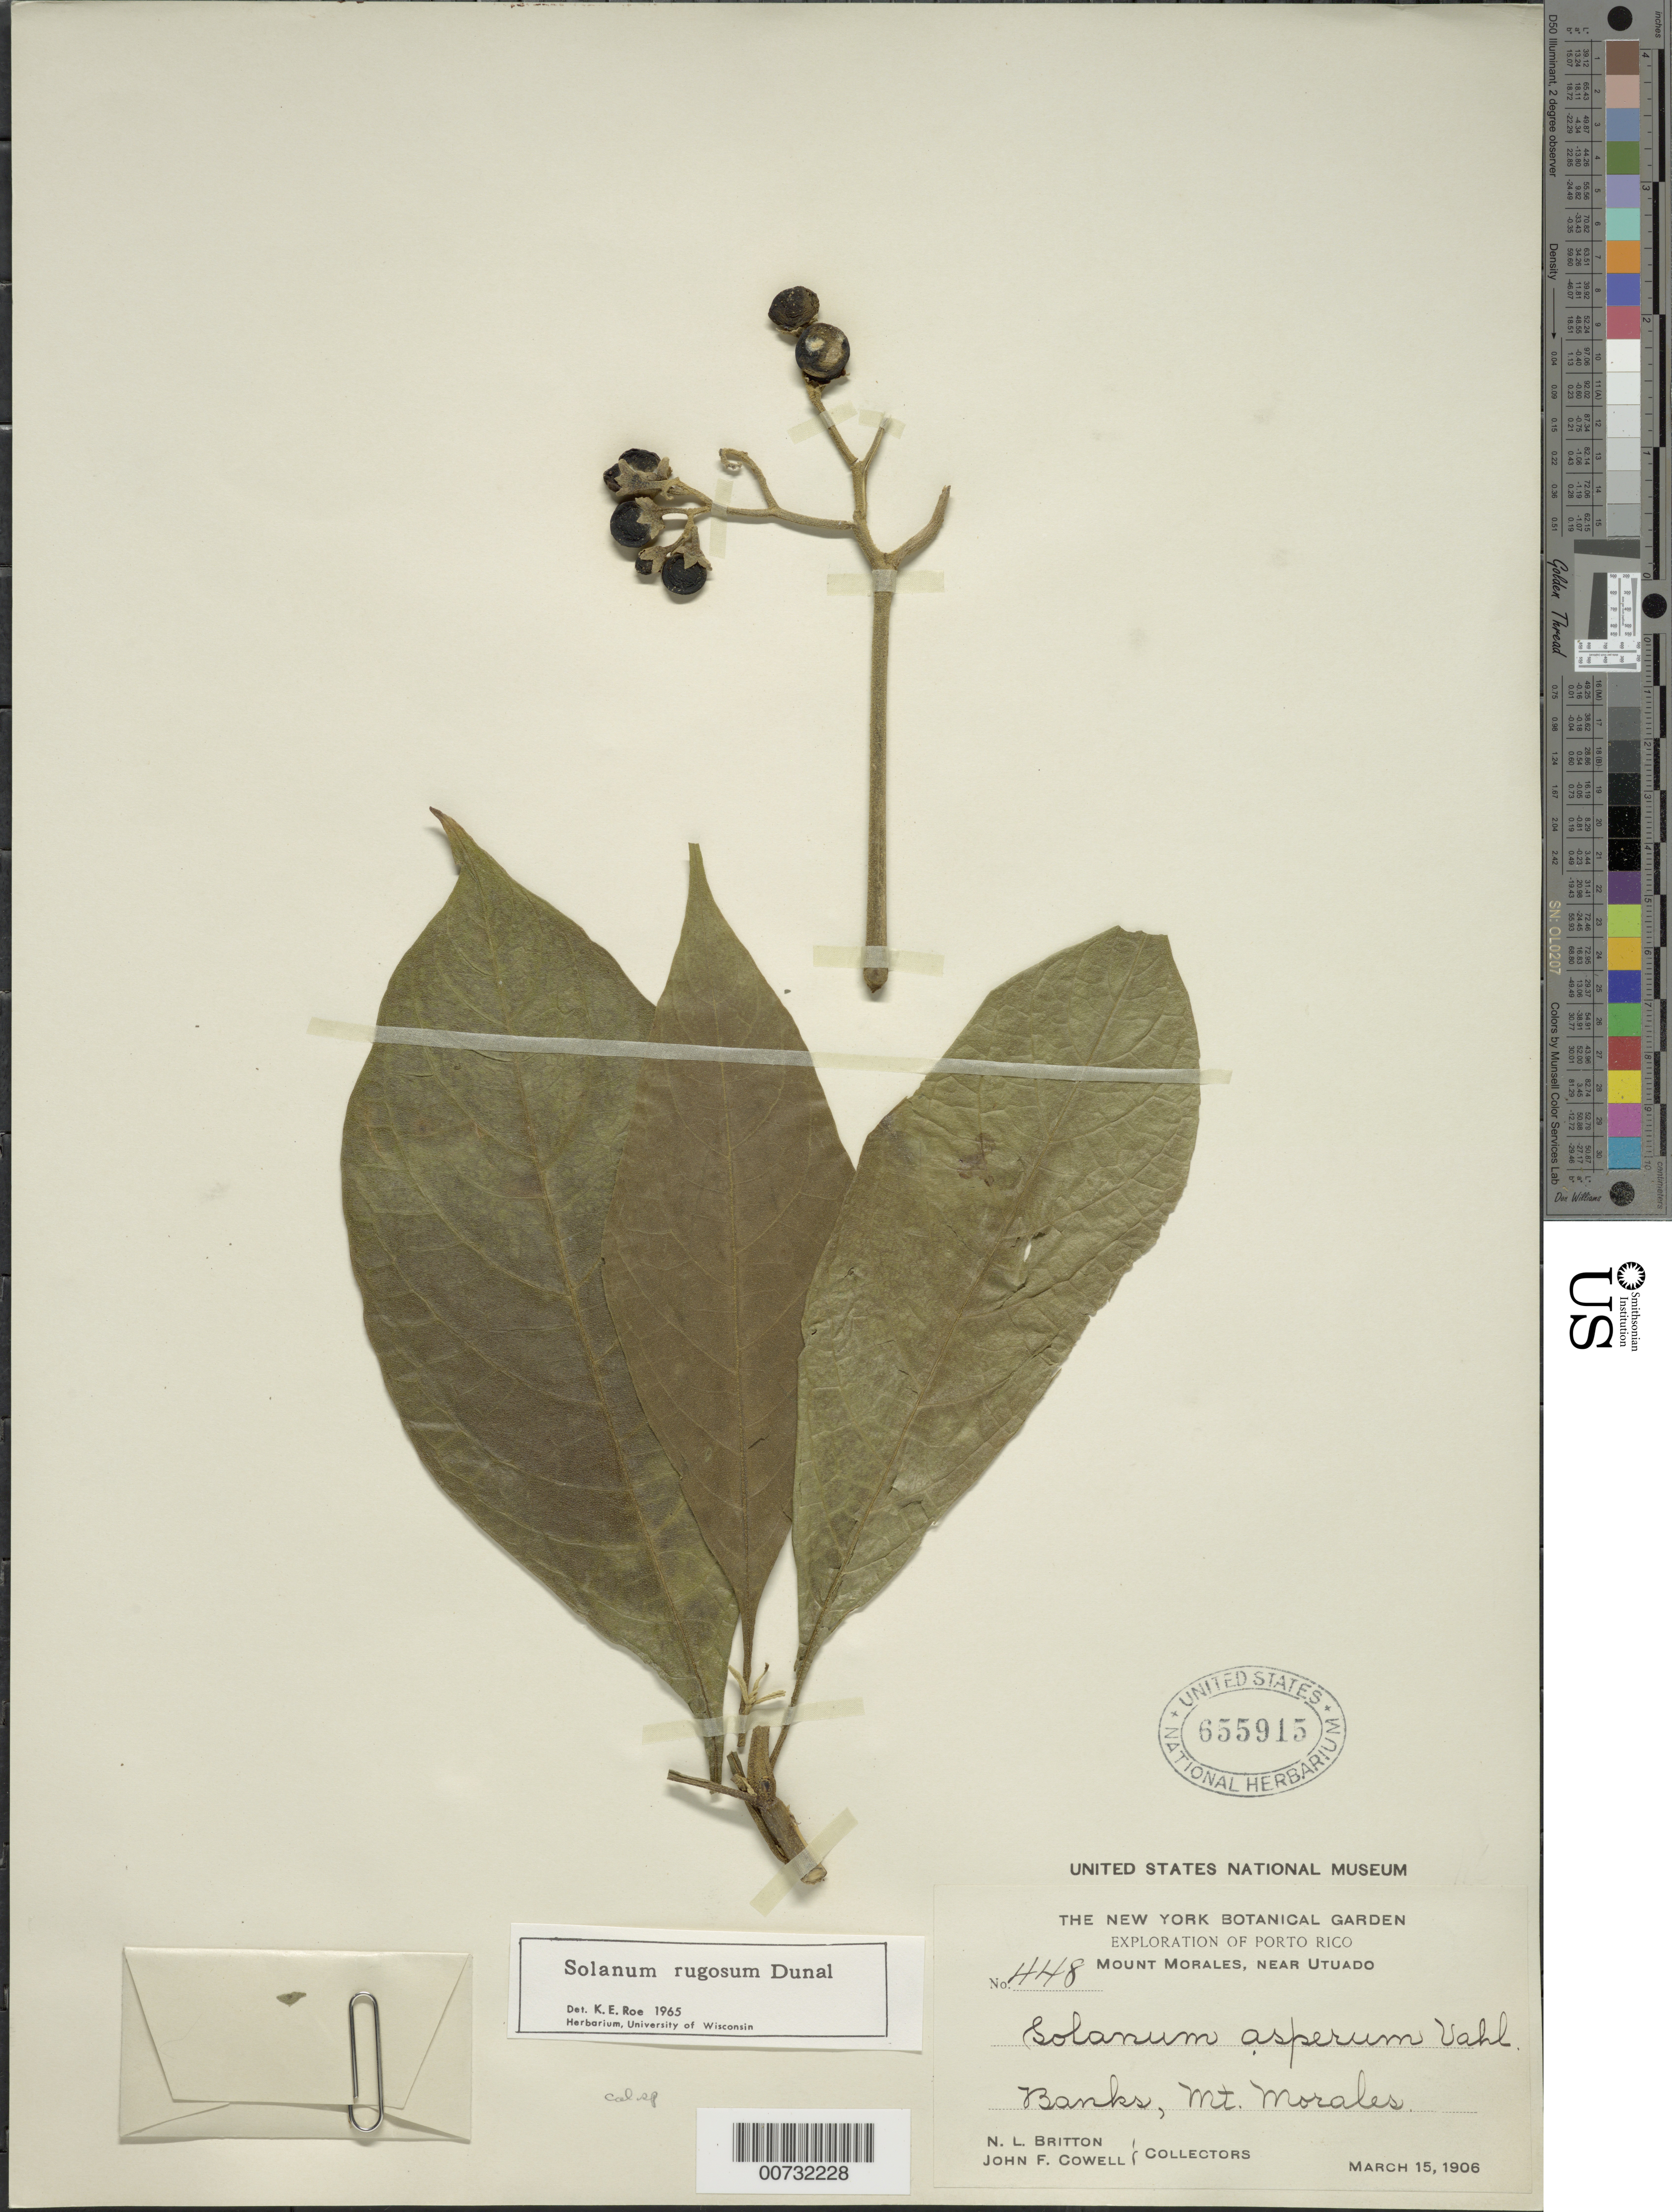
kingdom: Plantae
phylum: Tracheophyta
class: Magnoliopsida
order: Solanales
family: Solanaceae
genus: Solanum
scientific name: Solanum rugosum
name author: Dunal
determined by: Roe, K. E.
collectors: N. Britton & J. F. Cowell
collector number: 448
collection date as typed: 15 Mar 1906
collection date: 1906-03-15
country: Puerto Rico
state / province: Utuado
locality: Mt. Morales, near Utuado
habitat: Banks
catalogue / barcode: US 655915